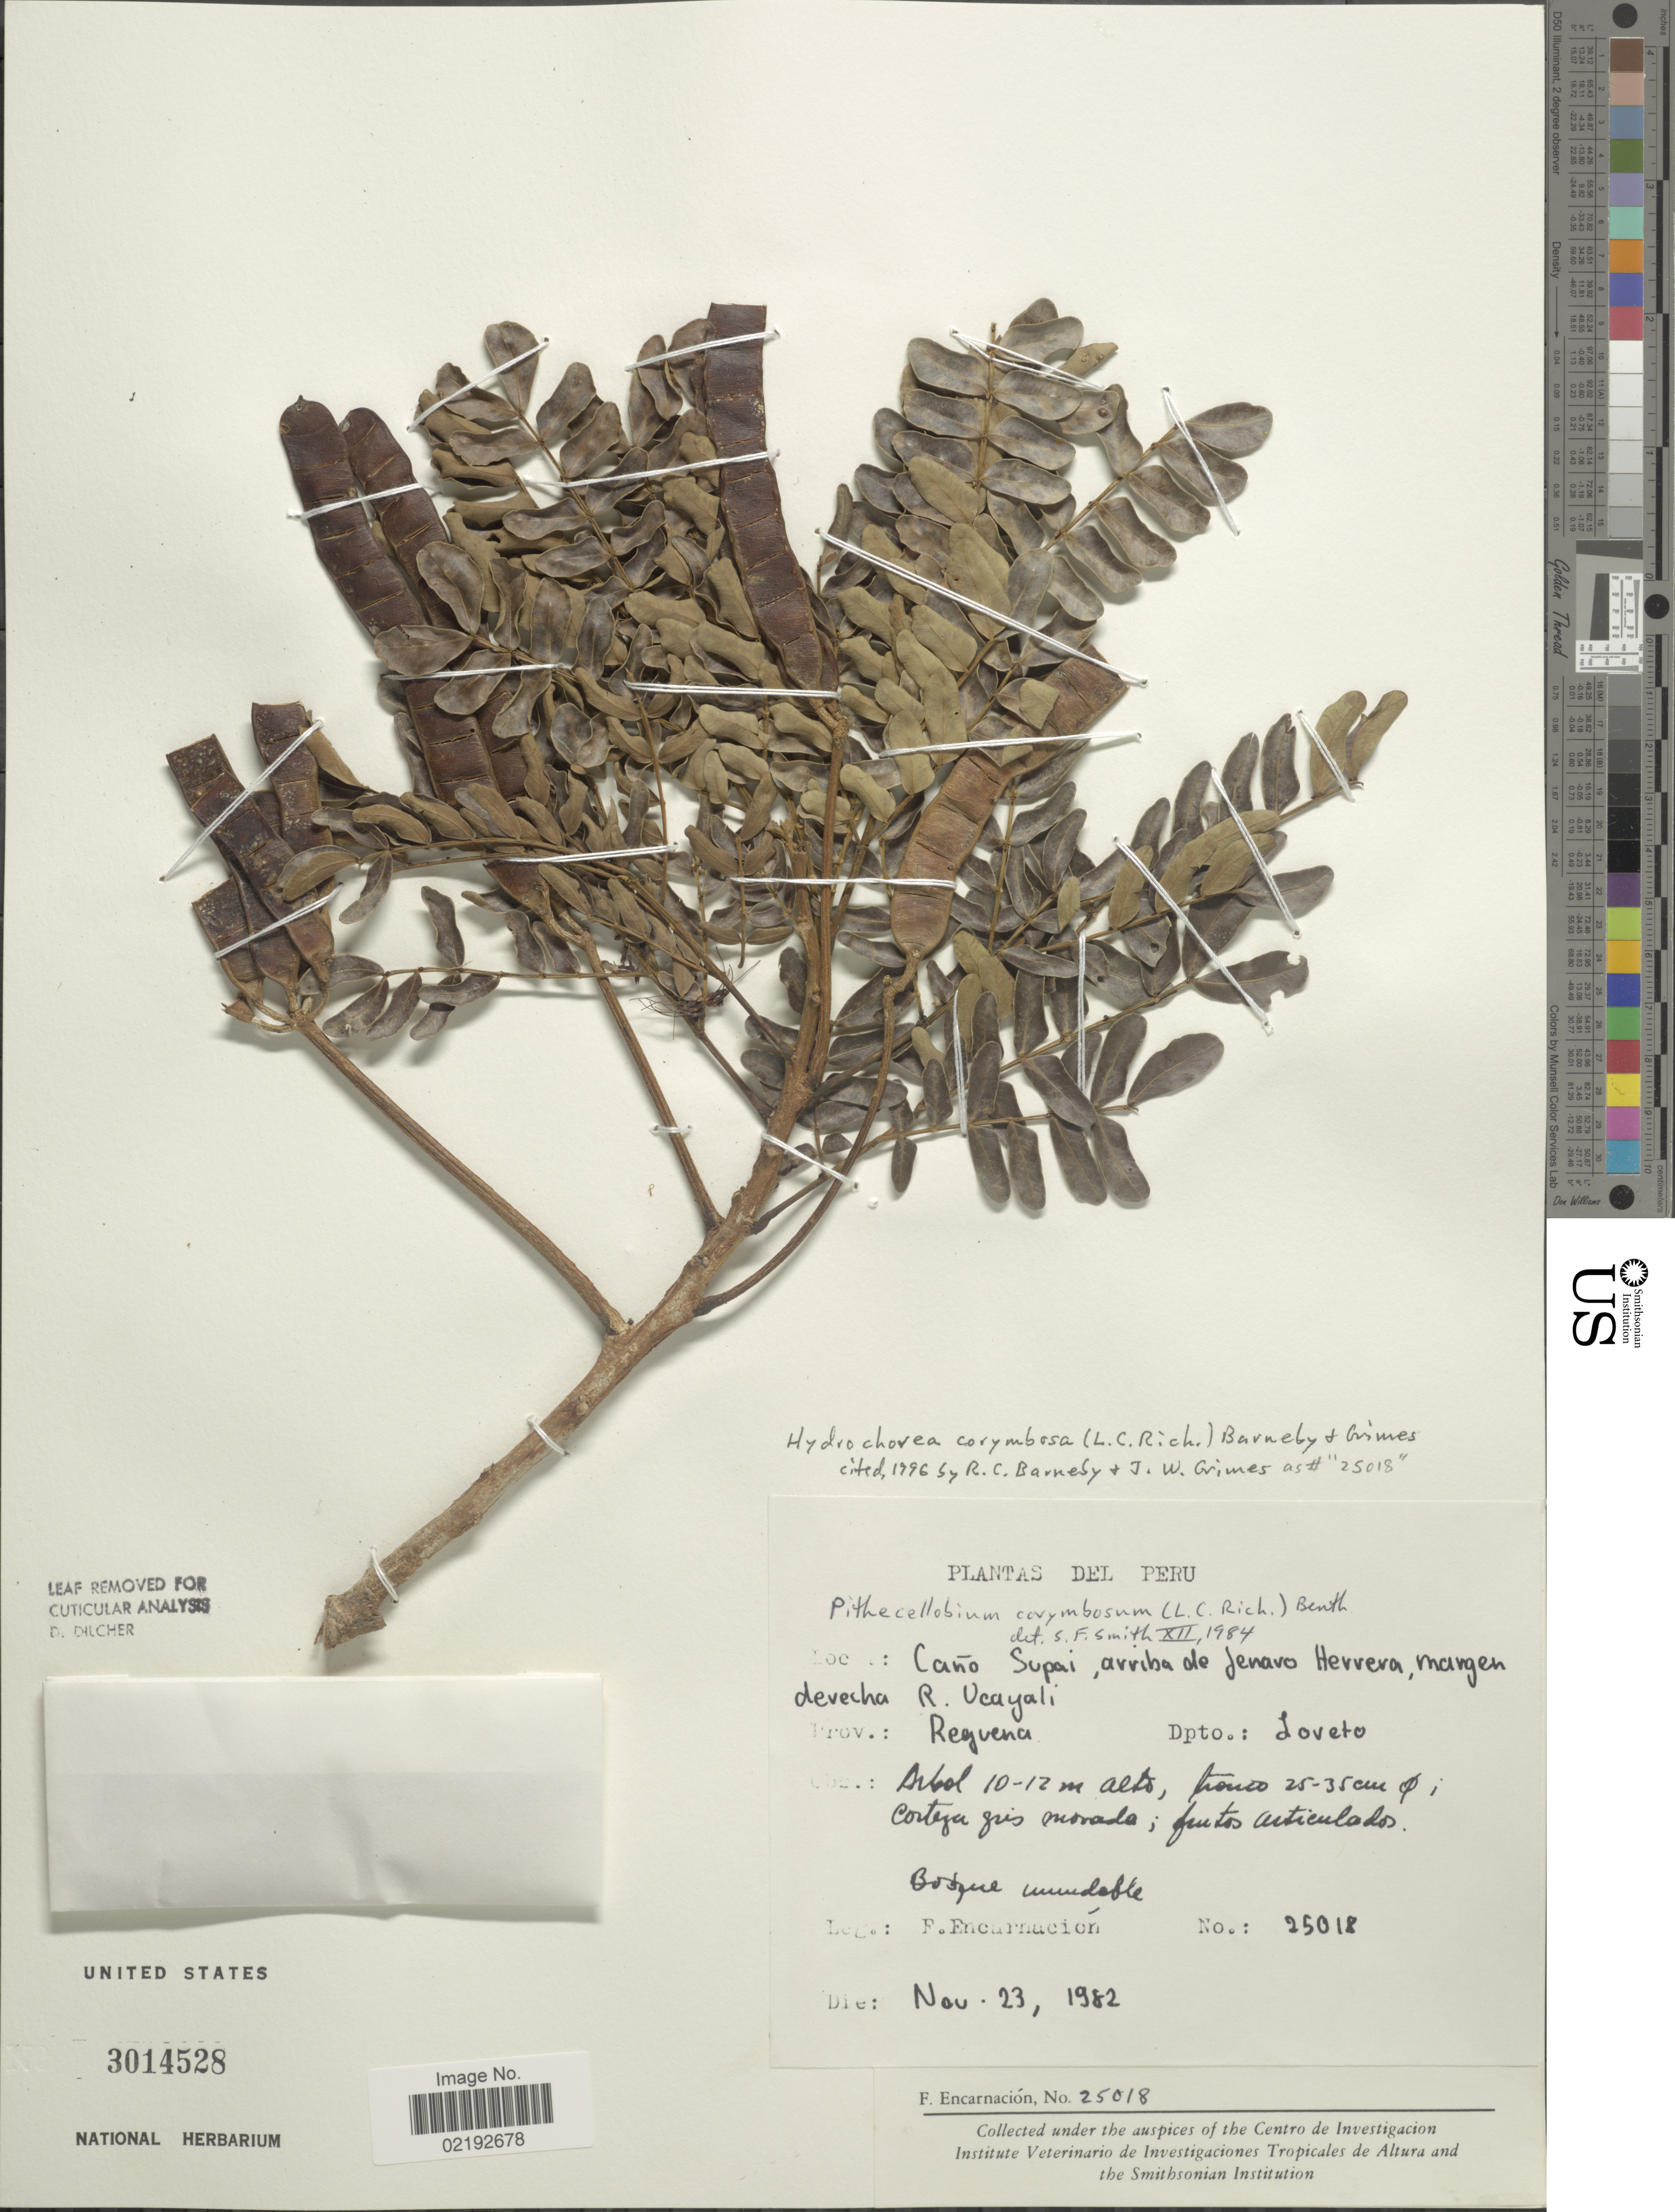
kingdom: Plantae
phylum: Tracheophyta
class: Magnoliopsida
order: Fabales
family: Fabaceae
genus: Hydrochorea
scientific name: Hydrochorea corymbosa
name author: (Rich.) Barneby & J.W. Grimes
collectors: F. Encarnación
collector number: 25018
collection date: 1982-11-23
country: Peru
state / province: Loreto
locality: Caño Supai, arriba de Jenaro Herrera, margen derecha R. Ucayali, Prov. Requena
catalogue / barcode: US 3014528